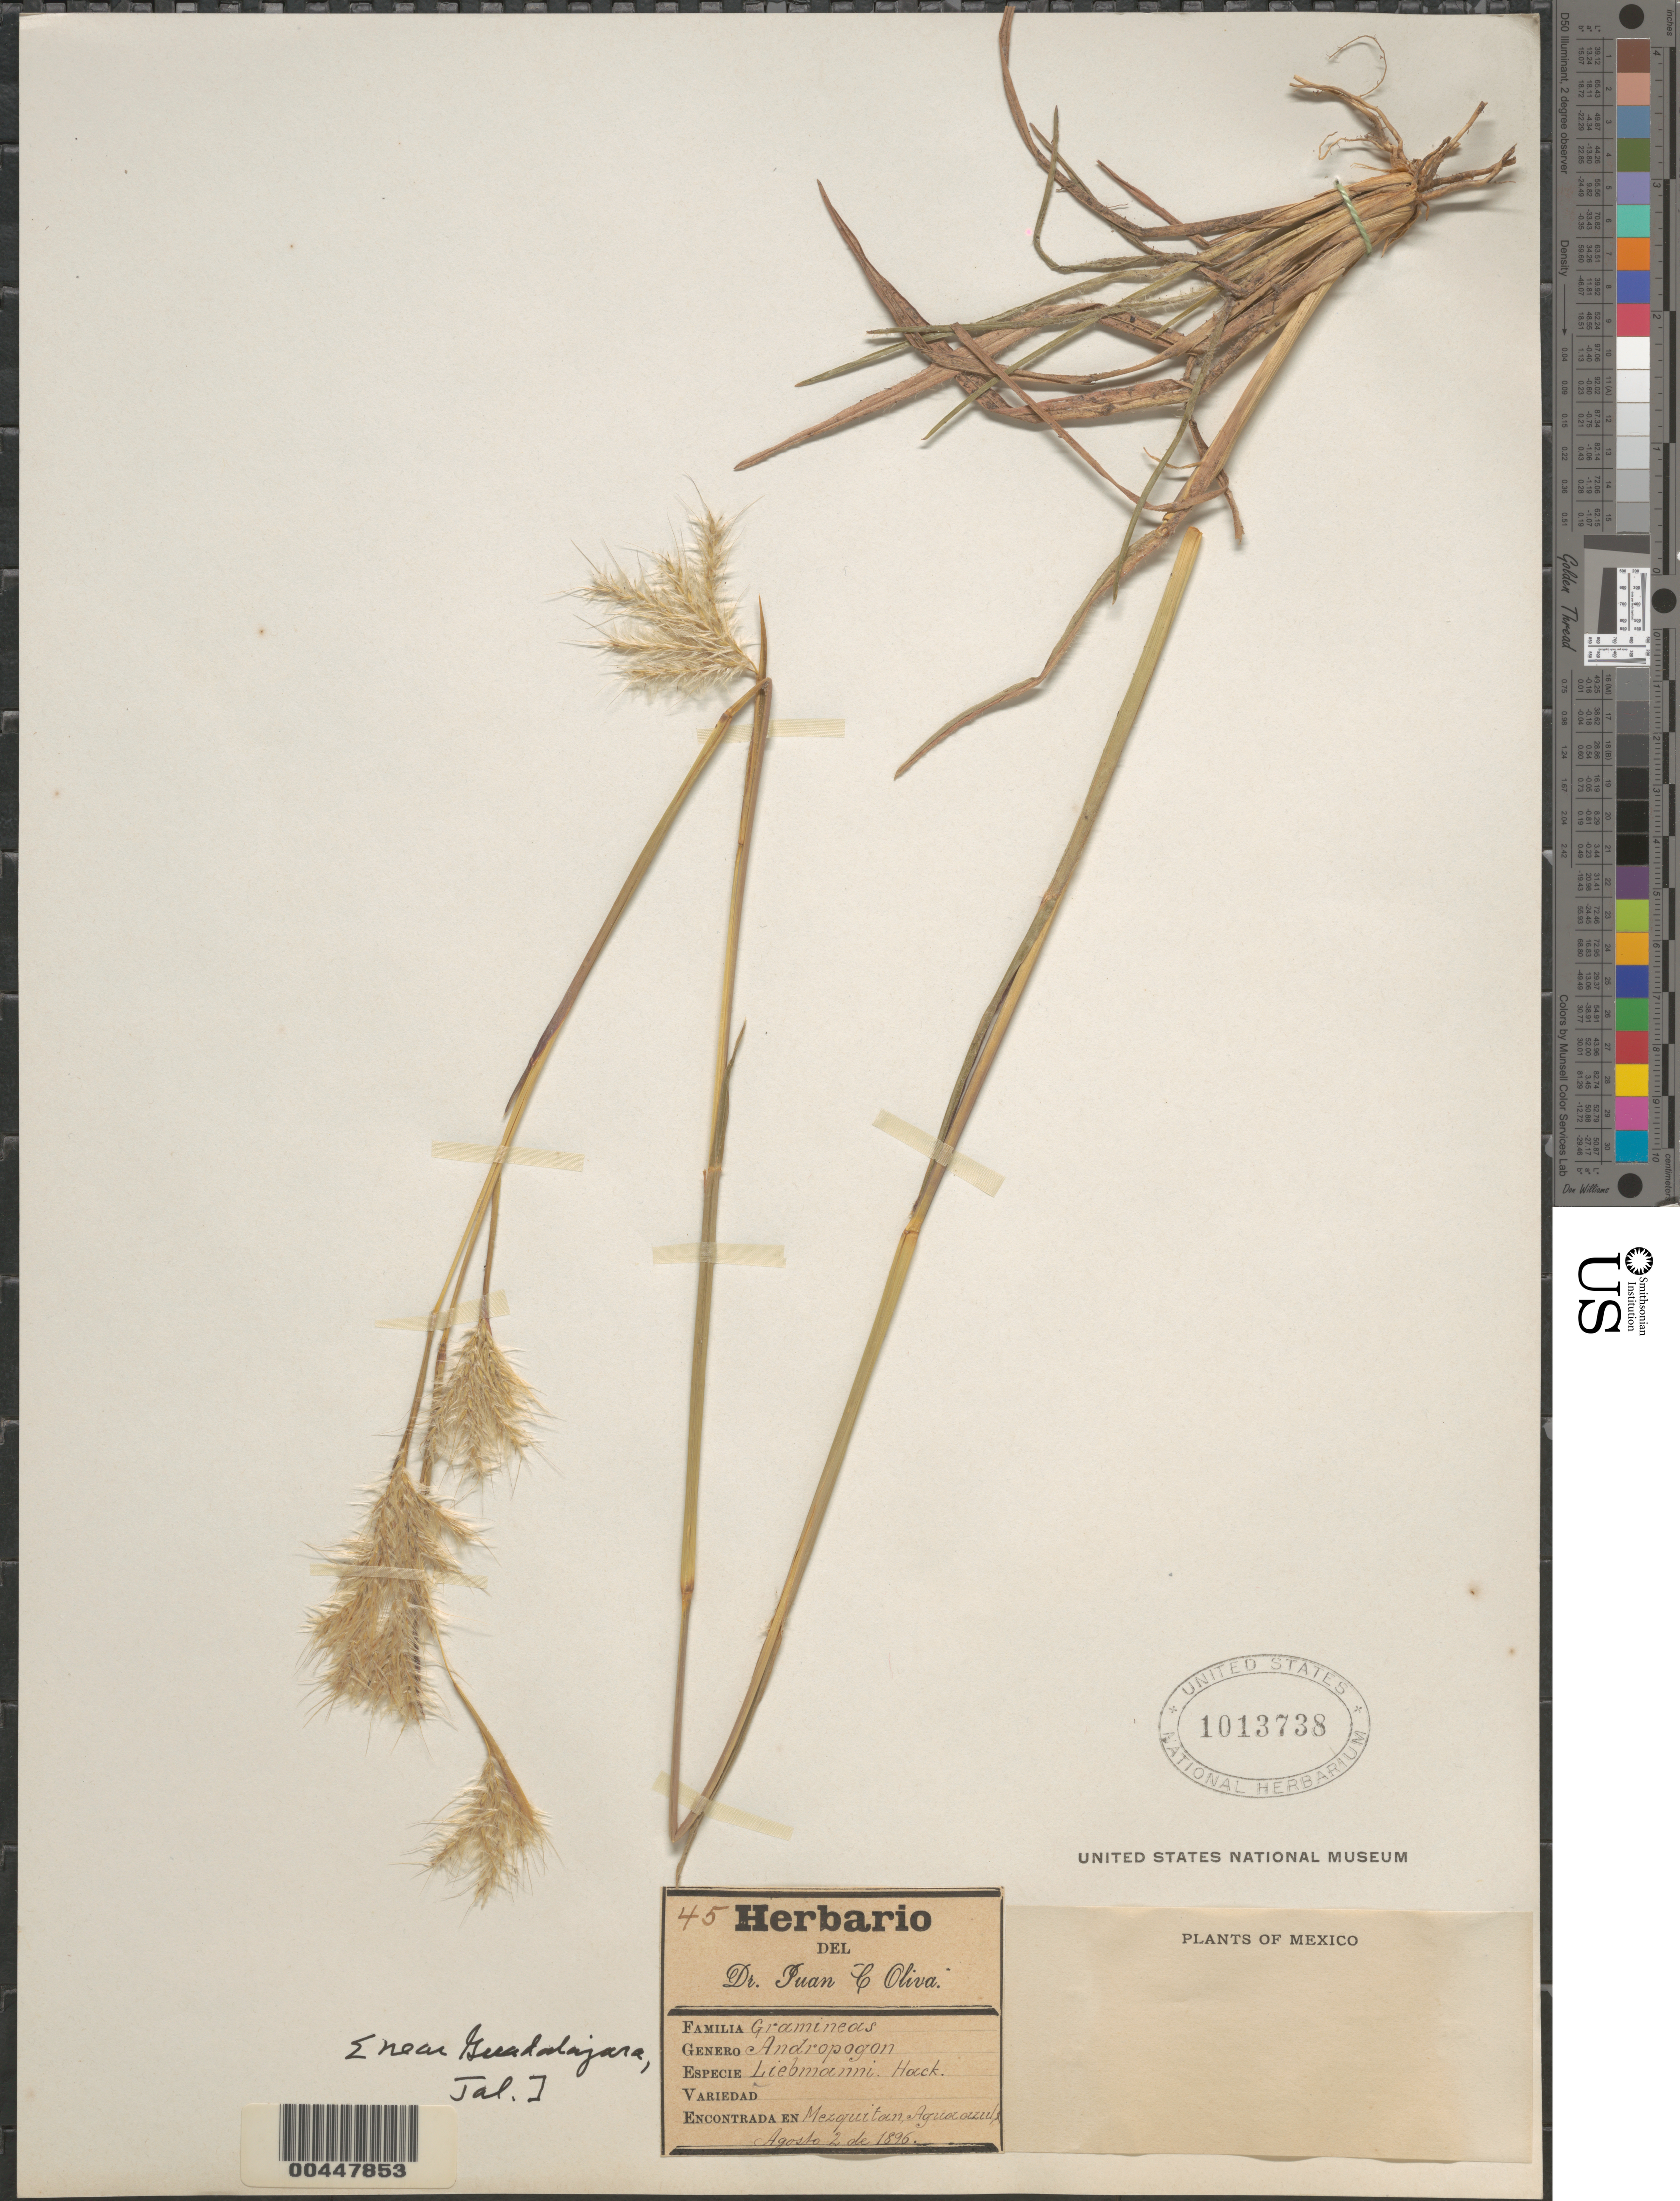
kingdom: Plantae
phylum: Tracheophyta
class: Liliopsida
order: Poales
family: Poaceae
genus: Andropogon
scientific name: Andropogon liebmannii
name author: Hack.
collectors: J. C. Oliva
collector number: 45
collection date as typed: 2 Aug 1896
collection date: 1896-08-02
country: Mexico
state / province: Jalisco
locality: Near Guadalajara, Mezquitan, Agua Azul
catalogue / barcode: US 1013738